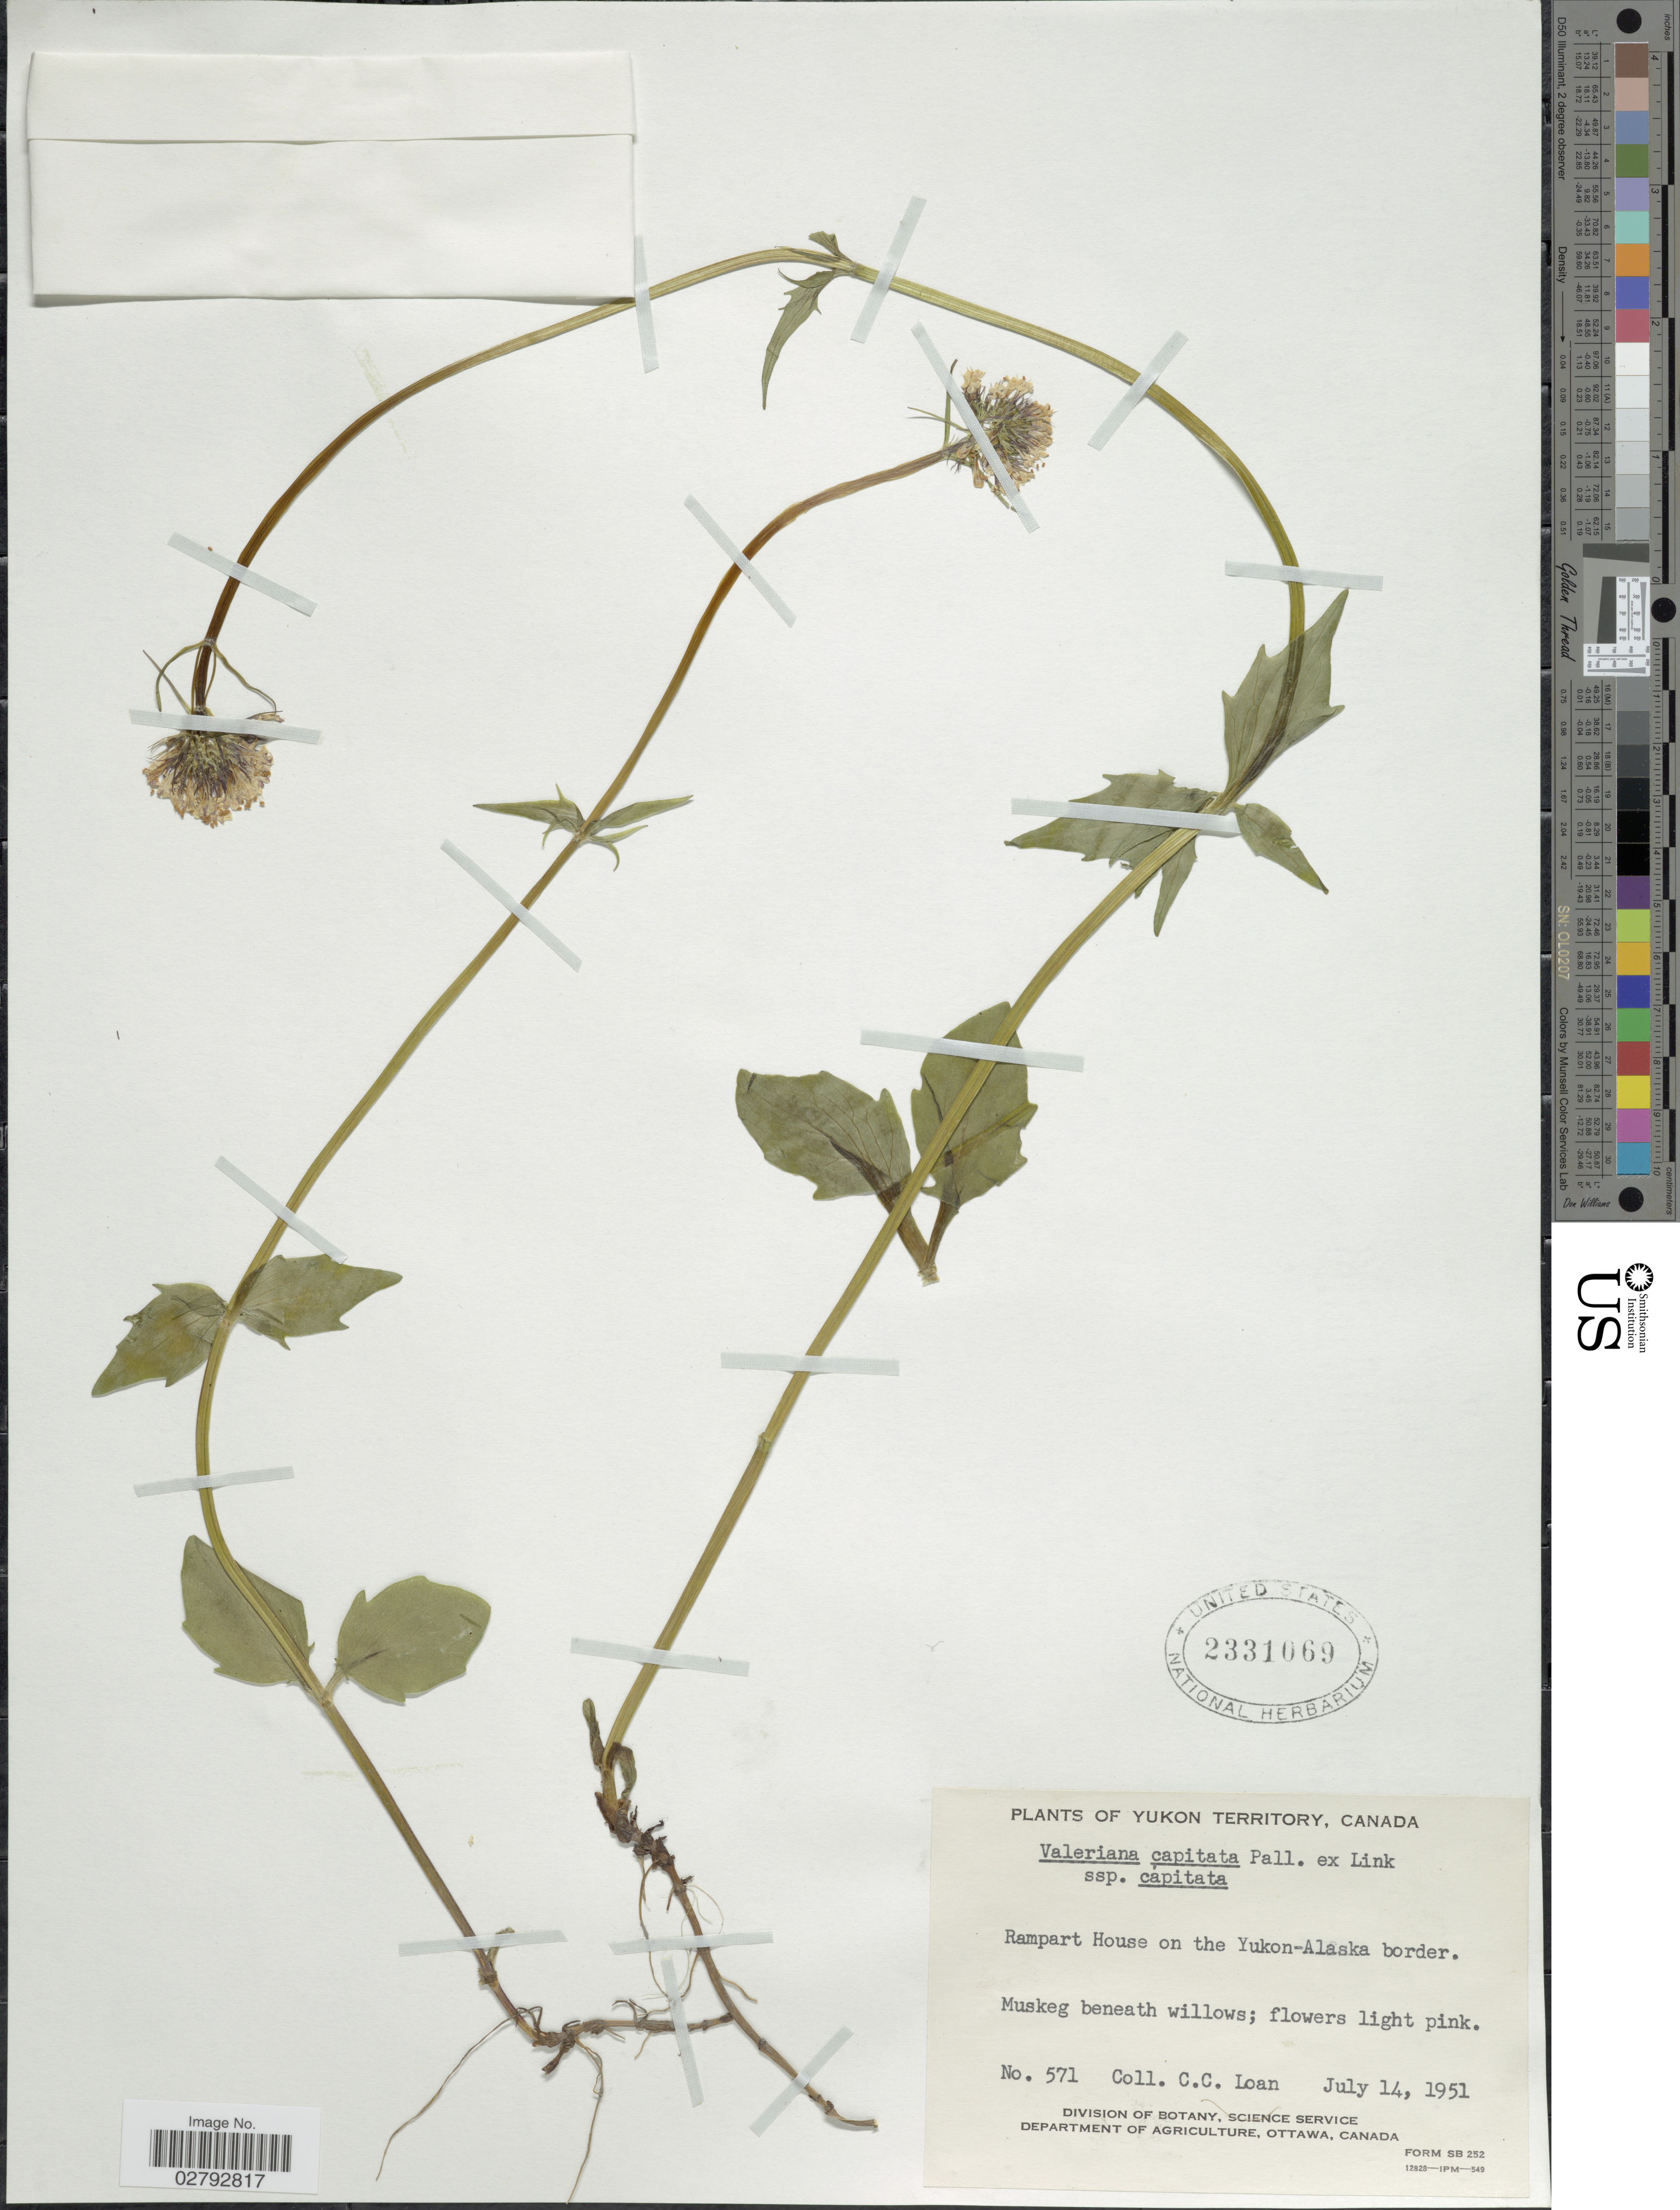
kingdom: Plantae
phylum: Tracheophyta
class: Magnoliopsida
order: Dipsacales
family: Caprifoliaceae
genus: Valeriana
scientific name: Valeriana capitata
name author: Link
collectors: C. Loan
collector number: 571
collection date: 1951-07-14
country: Canada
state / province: Yukon Territory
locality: Rampart House on the Yukon-Alaska border.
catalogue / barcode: US 2331069